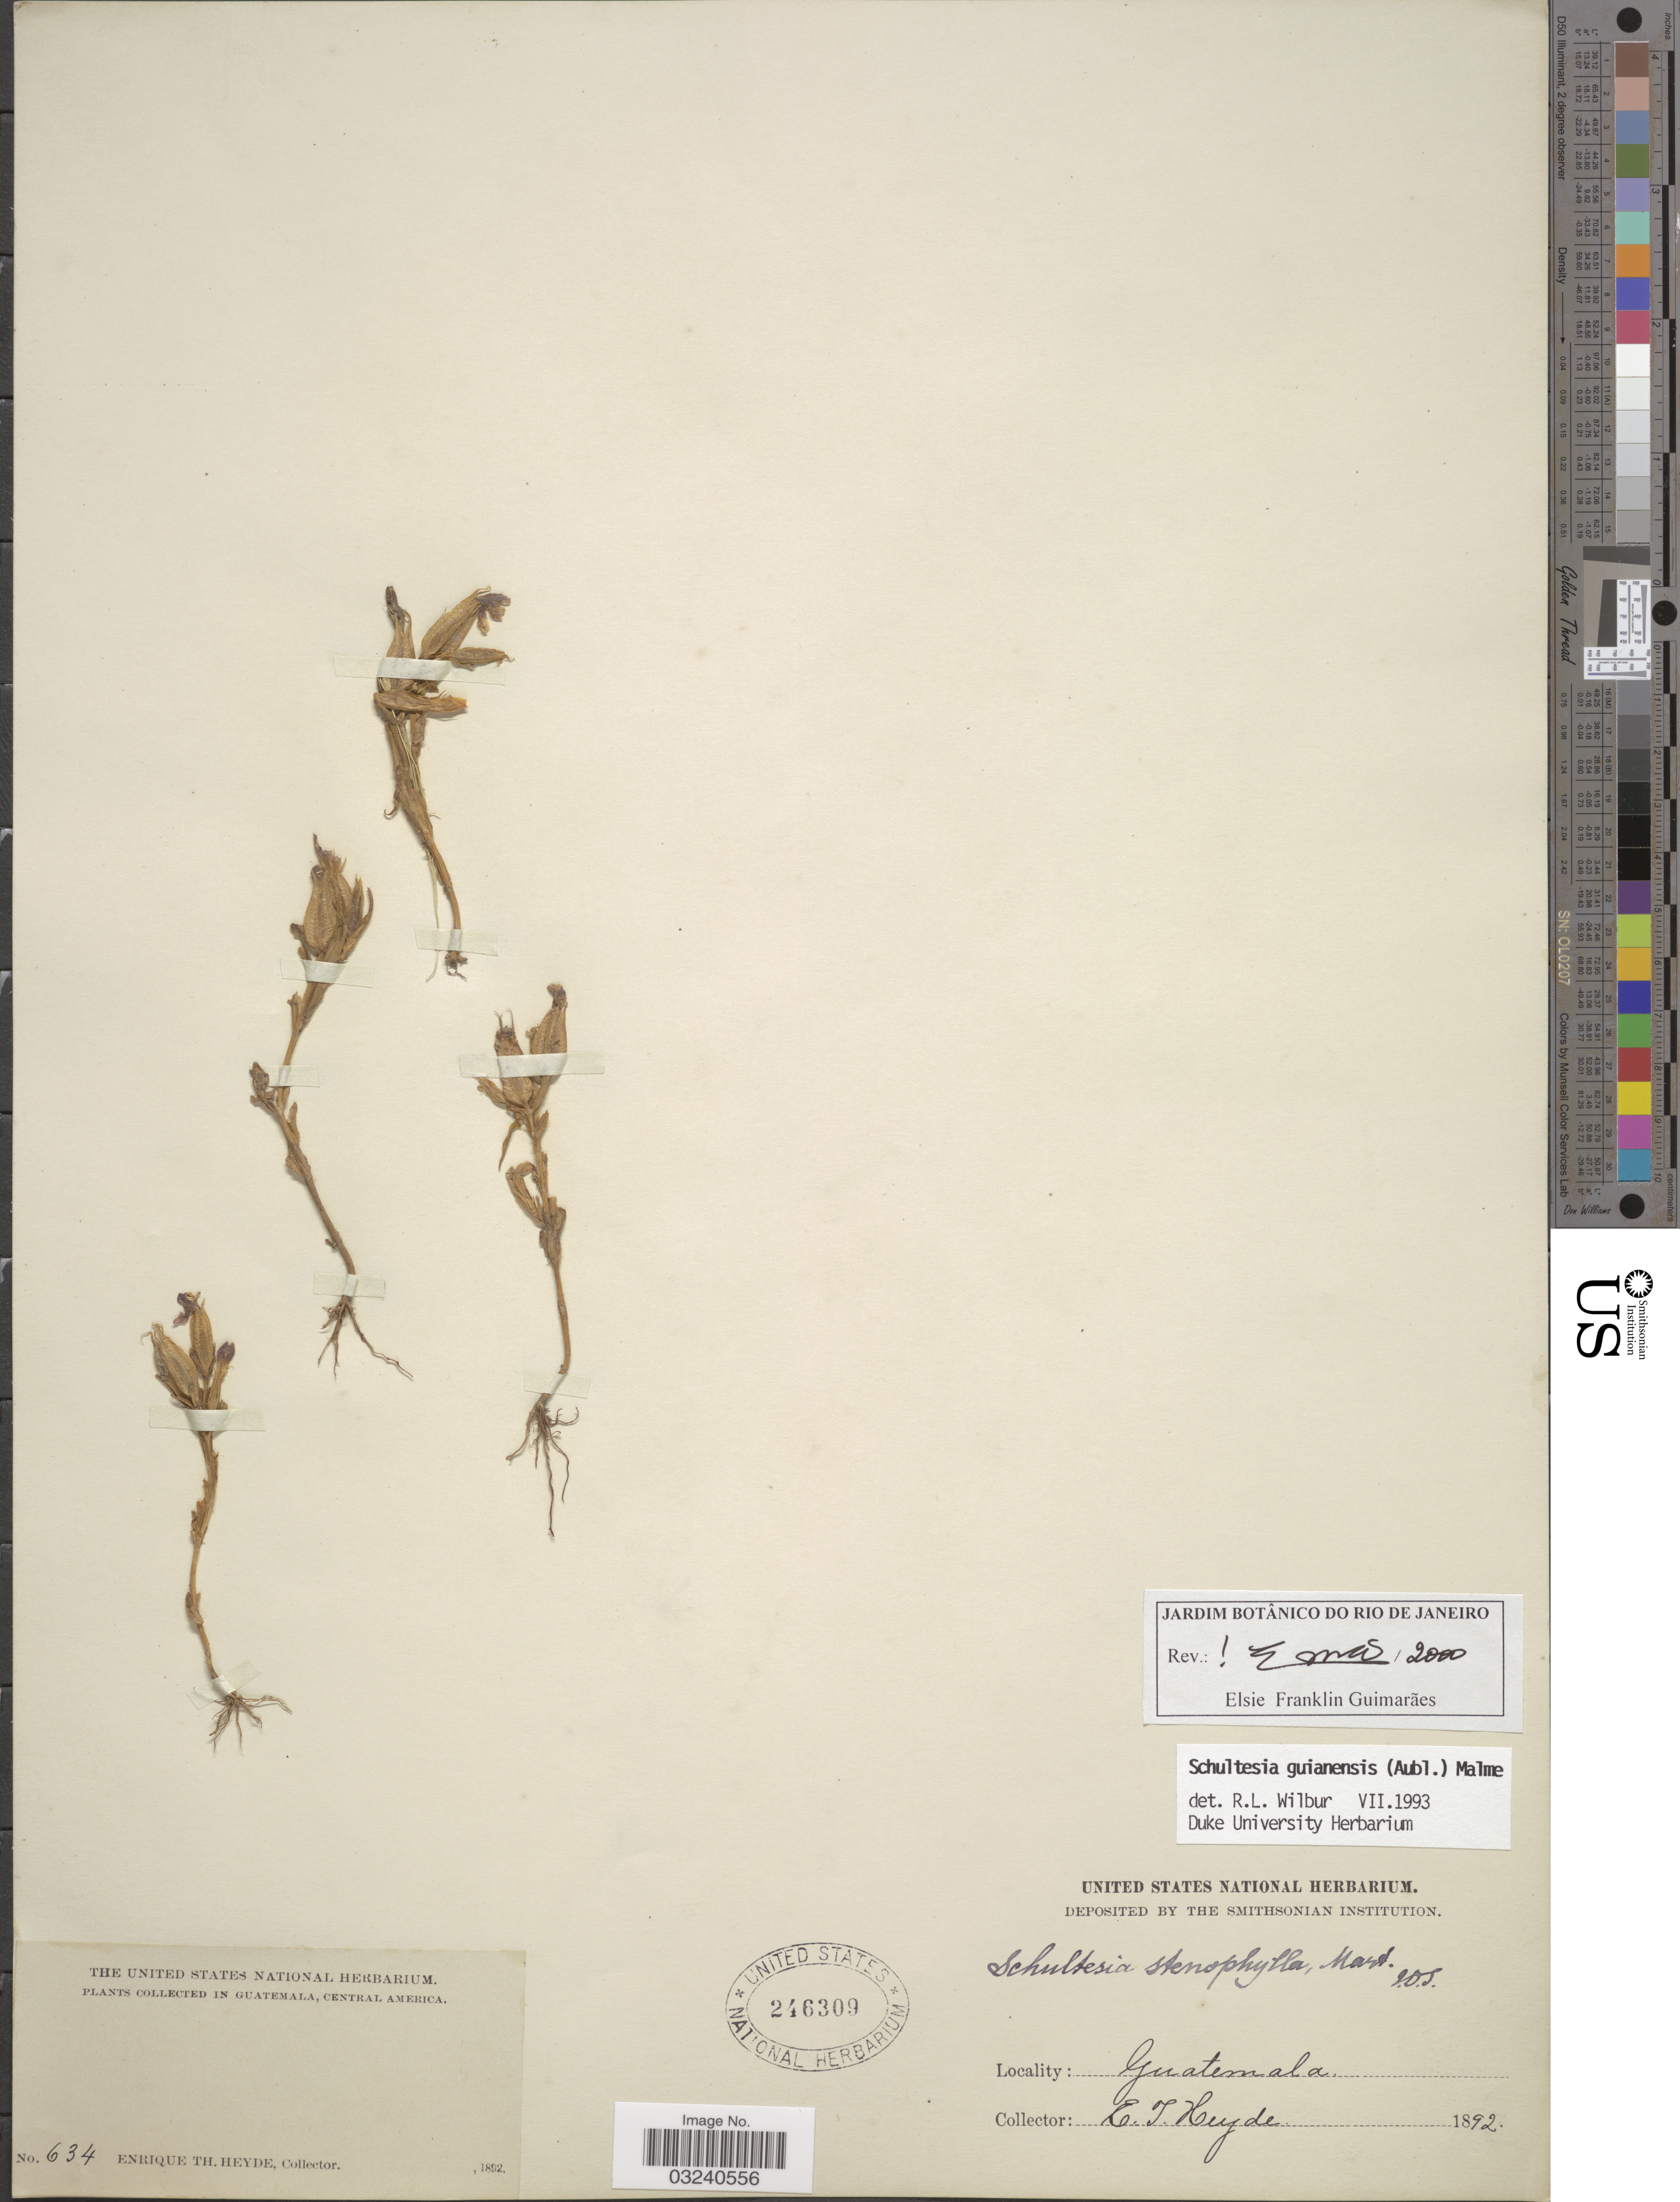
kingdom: Plantae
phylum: Tracheophyta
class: Magnoliopsida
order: Gentianales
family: Gentianaceae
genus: Schultesia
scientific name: Schultesia guianensis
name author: (Aubl.) Malme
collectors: E. T. Heyde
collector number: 634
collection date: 1892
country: Guatemala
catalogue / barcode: US 246309